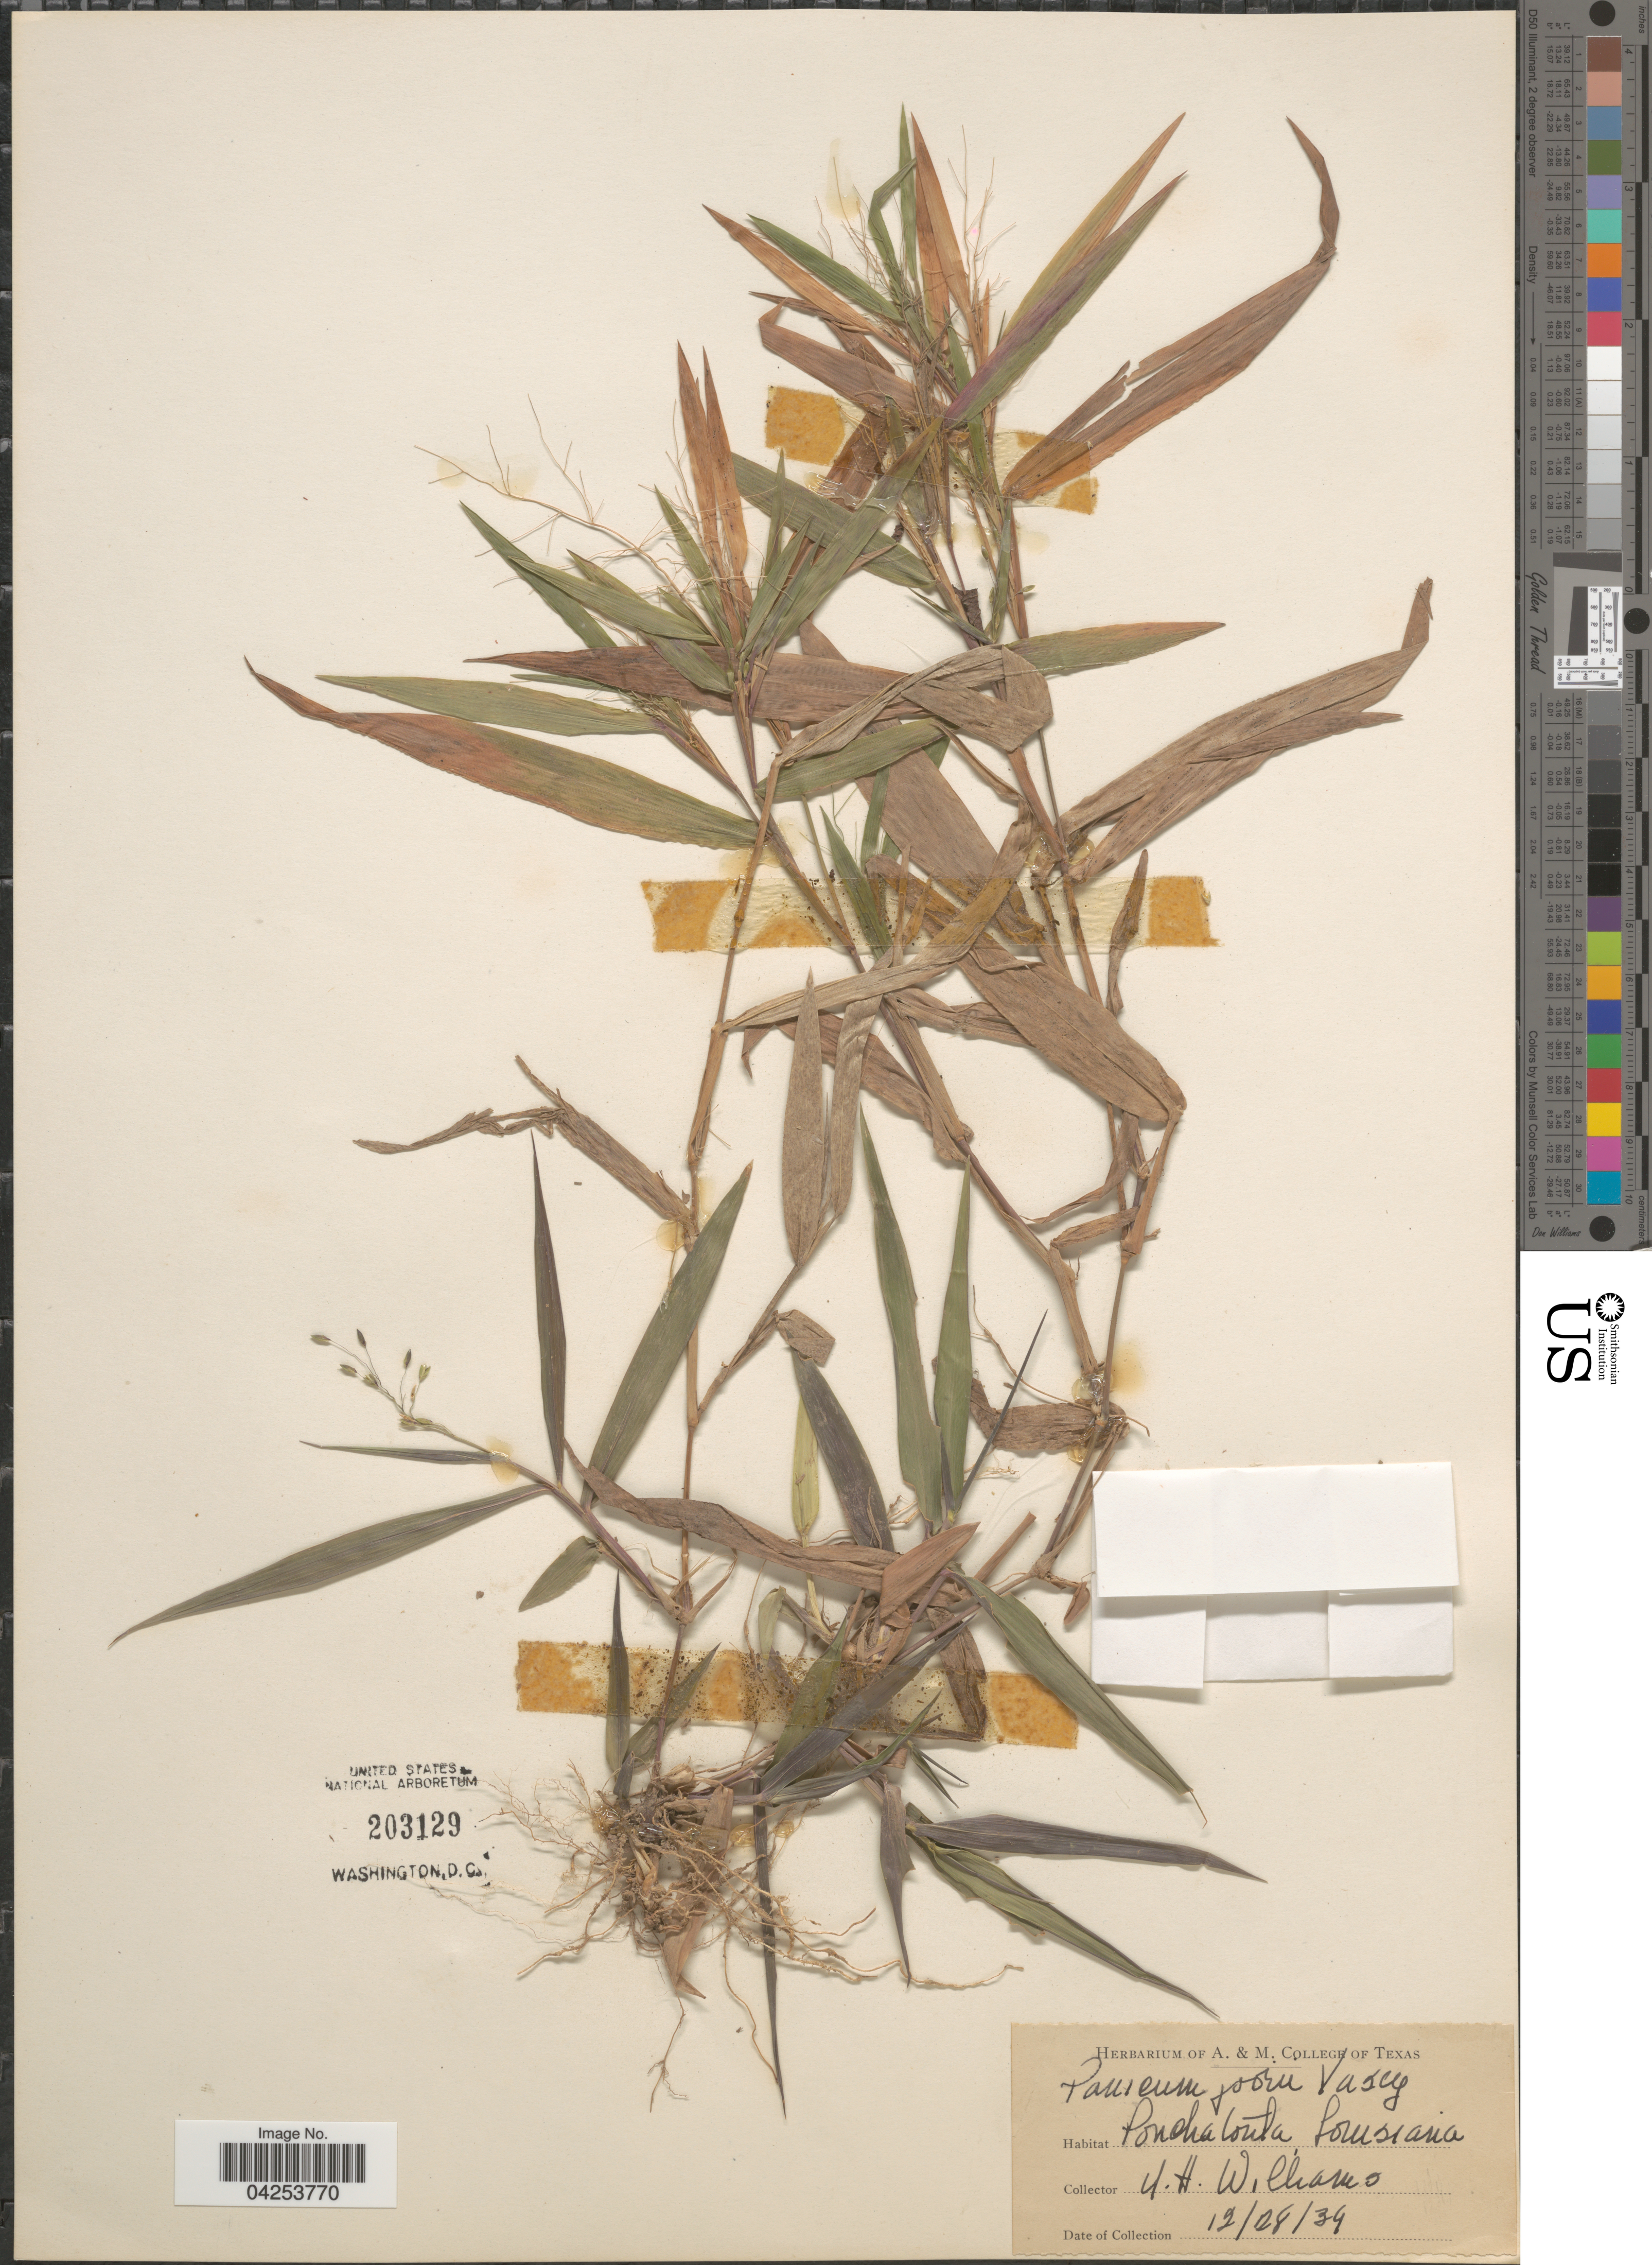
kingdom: Plantae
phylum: Tracheophyta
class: Liliopsida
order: Poales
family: Poaceae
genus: Dichanthelium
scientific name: Dichanthelium commutatum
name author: (Schult.) Gould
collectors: U. Williams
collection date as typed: Transcribed d/m/y: 28/12/34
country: United States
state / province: Louisiana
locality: Pochatoula.